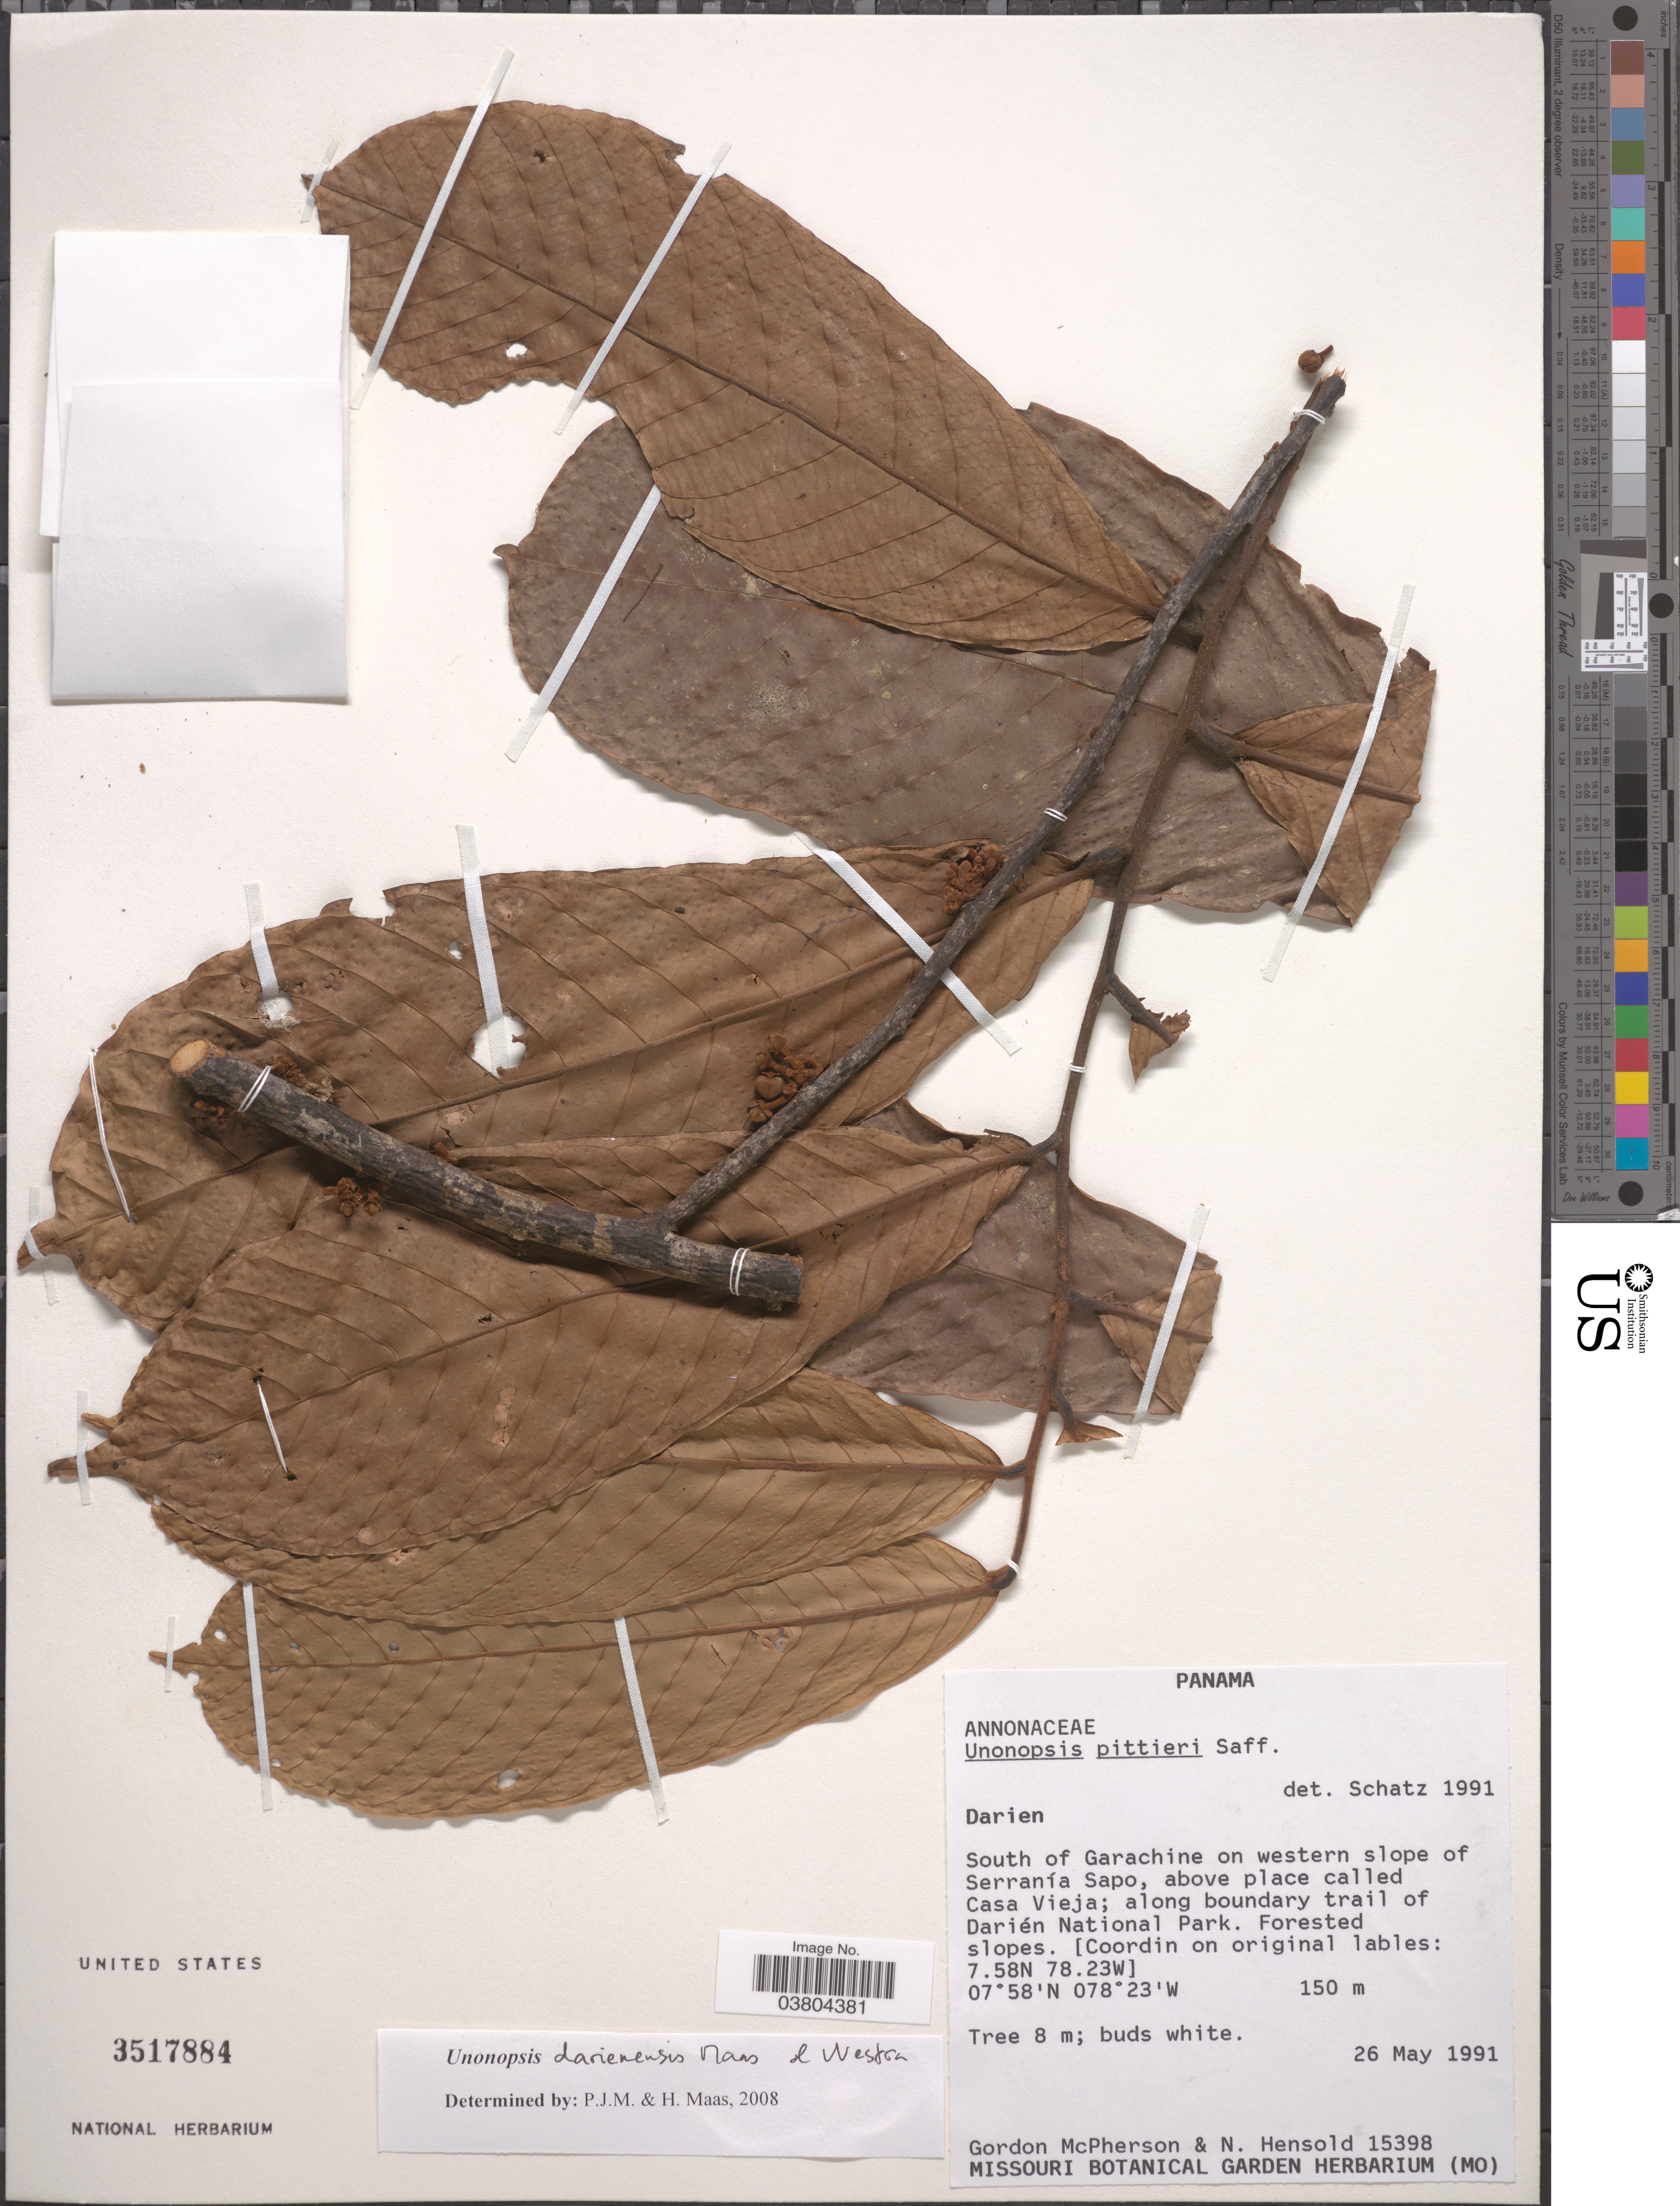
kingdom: Plantae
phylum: Tracheophyta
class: Magnoliopsida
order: Magnoliales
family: Annonaceae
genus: Unonopsis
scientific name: Unonopsis darienensis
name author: Maas & Westra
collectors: G. D. McPherson & N. Hensold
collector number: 15398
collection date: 1991-05-26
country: Panama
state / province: Darien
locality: South of Garachine on western slope of Serranía Sapo, above place called Casa Vieja; along boundary trail of Darién National Park.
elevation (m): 150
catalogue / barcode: US 3517884